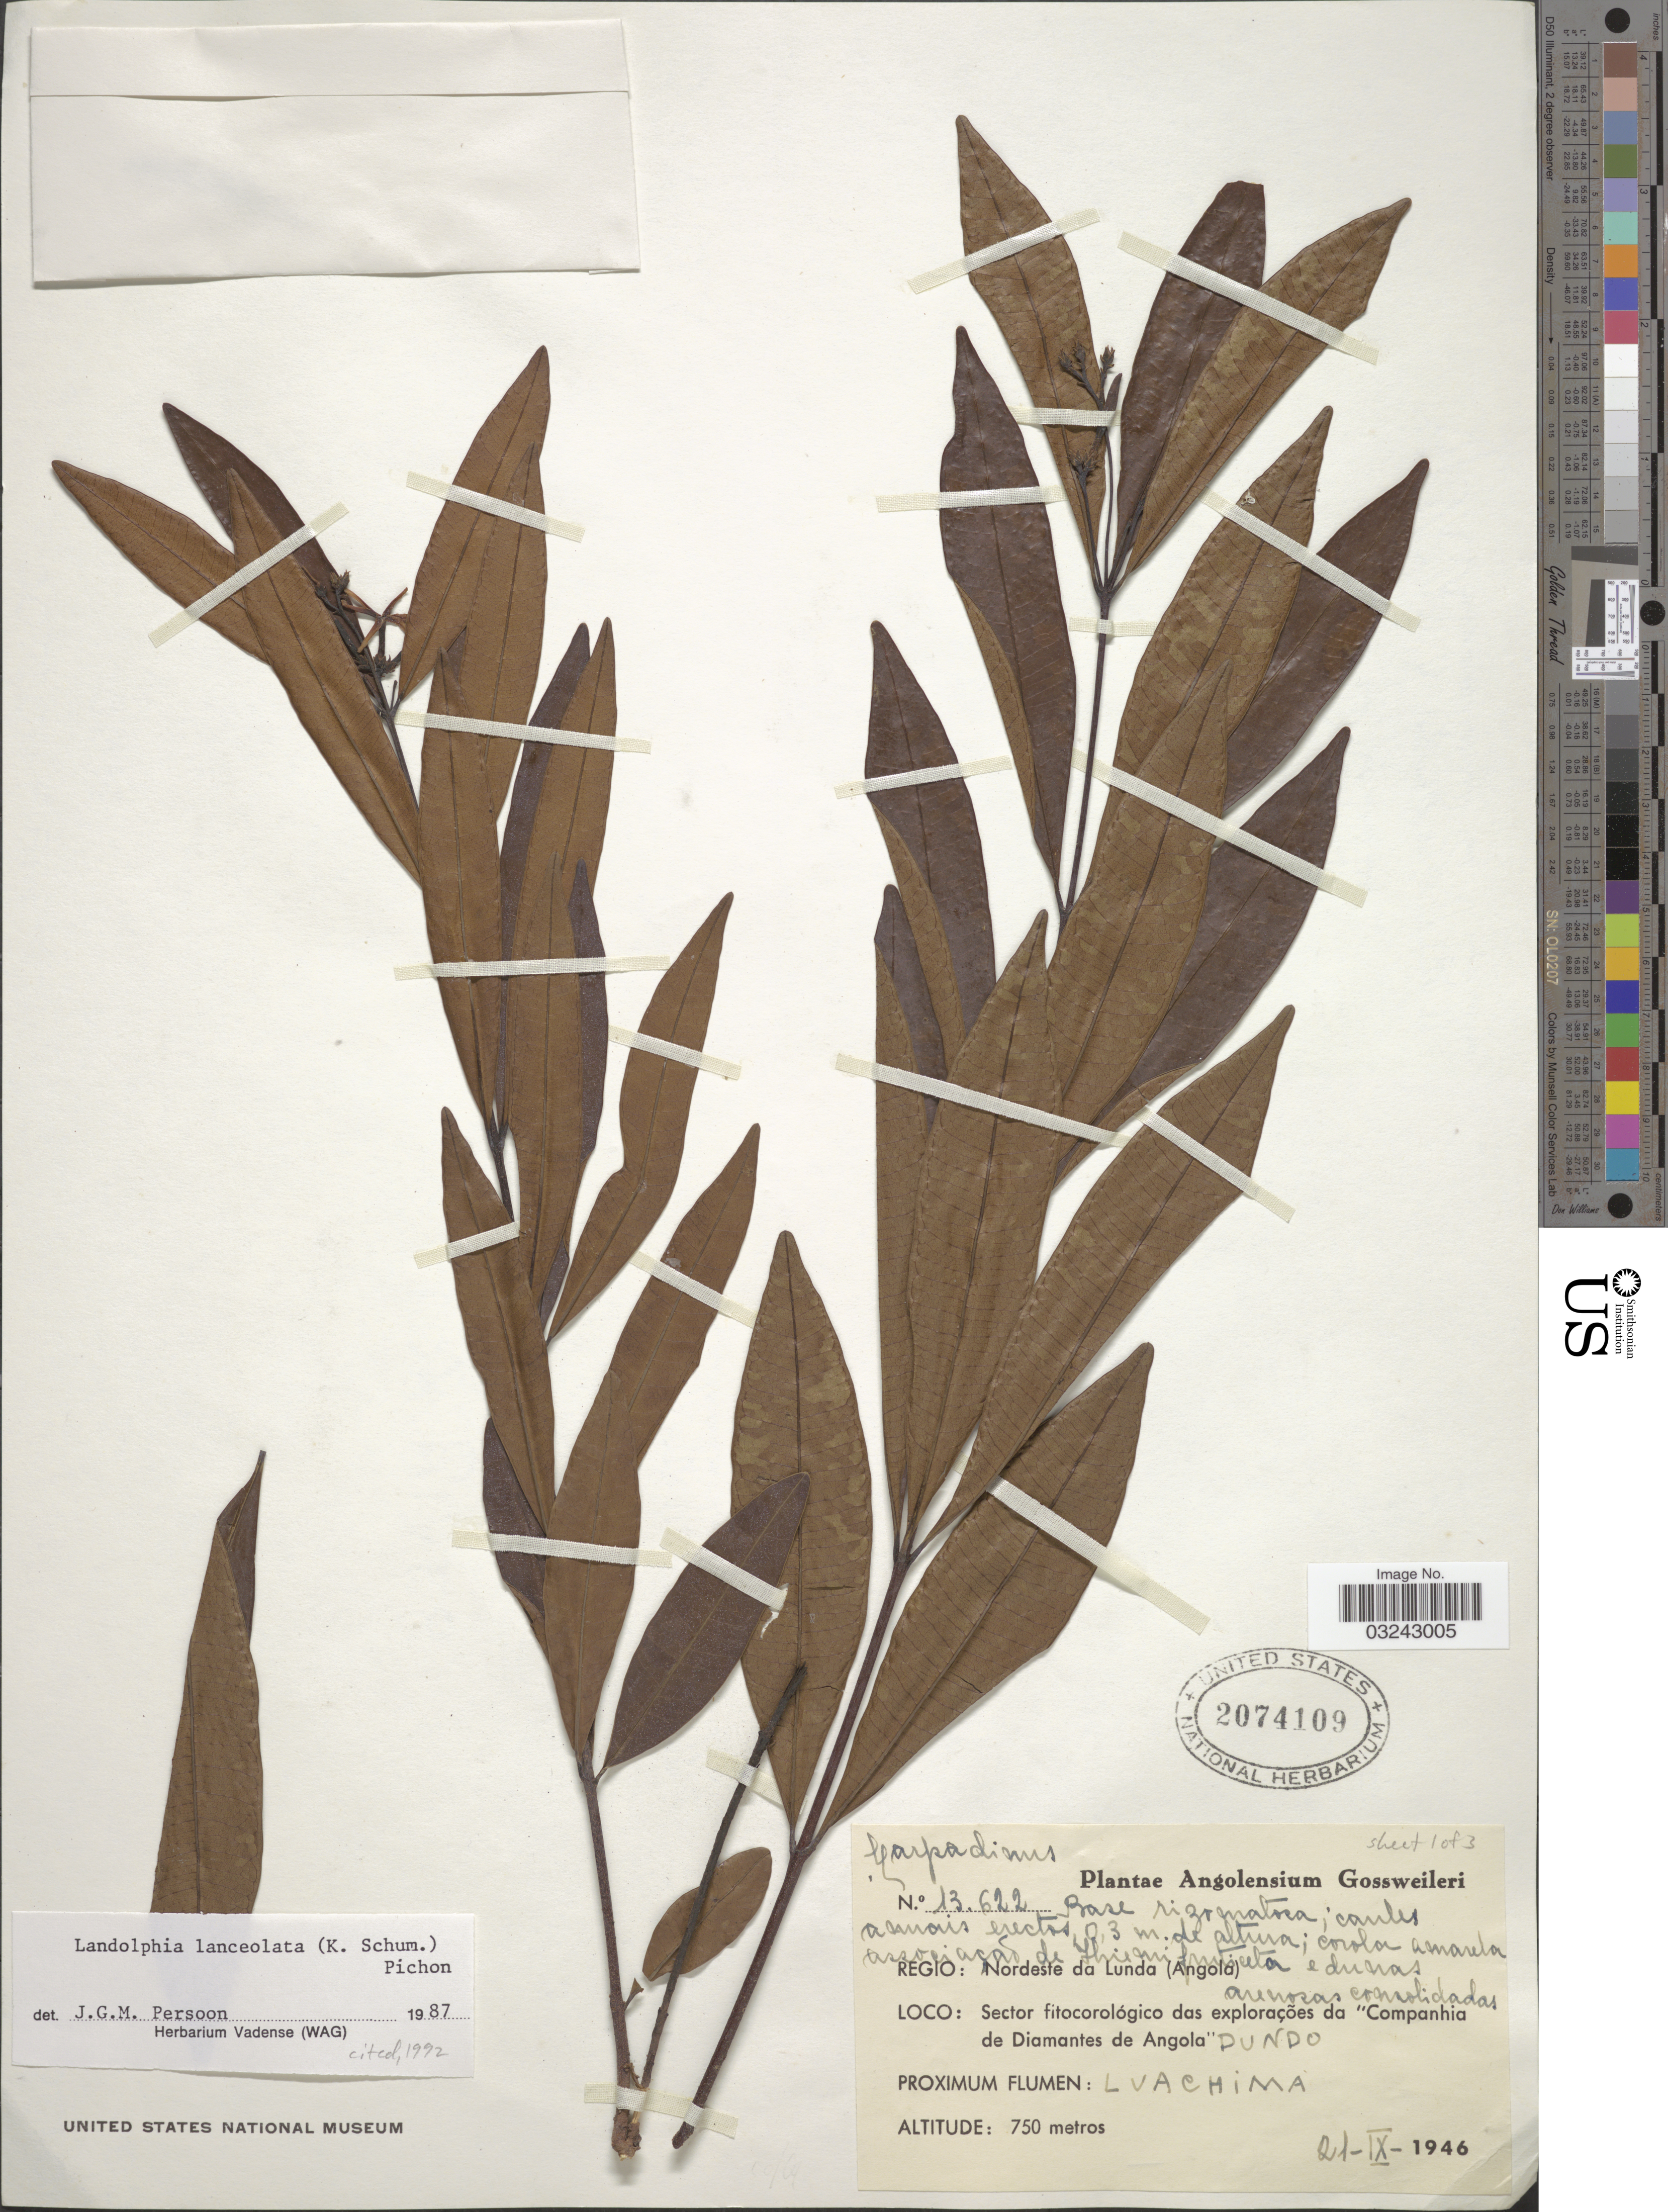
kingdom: Plantae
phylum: Tracheophyta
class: Magnoliopsida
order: Gentianales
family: Apocynaceae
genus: Landolphia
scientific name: Landolphia lanceolata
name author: (K. Schum.) Pichon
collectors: -. Gossweiler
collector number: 13622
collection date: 1946-09-21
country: Angola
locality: Regio: Nordeste da Lunda, Sector fitocorológico das explorações da "Companhia de Diamantes de Angola" Dundo, Luachima.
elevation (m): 750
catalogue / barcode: US 2074109